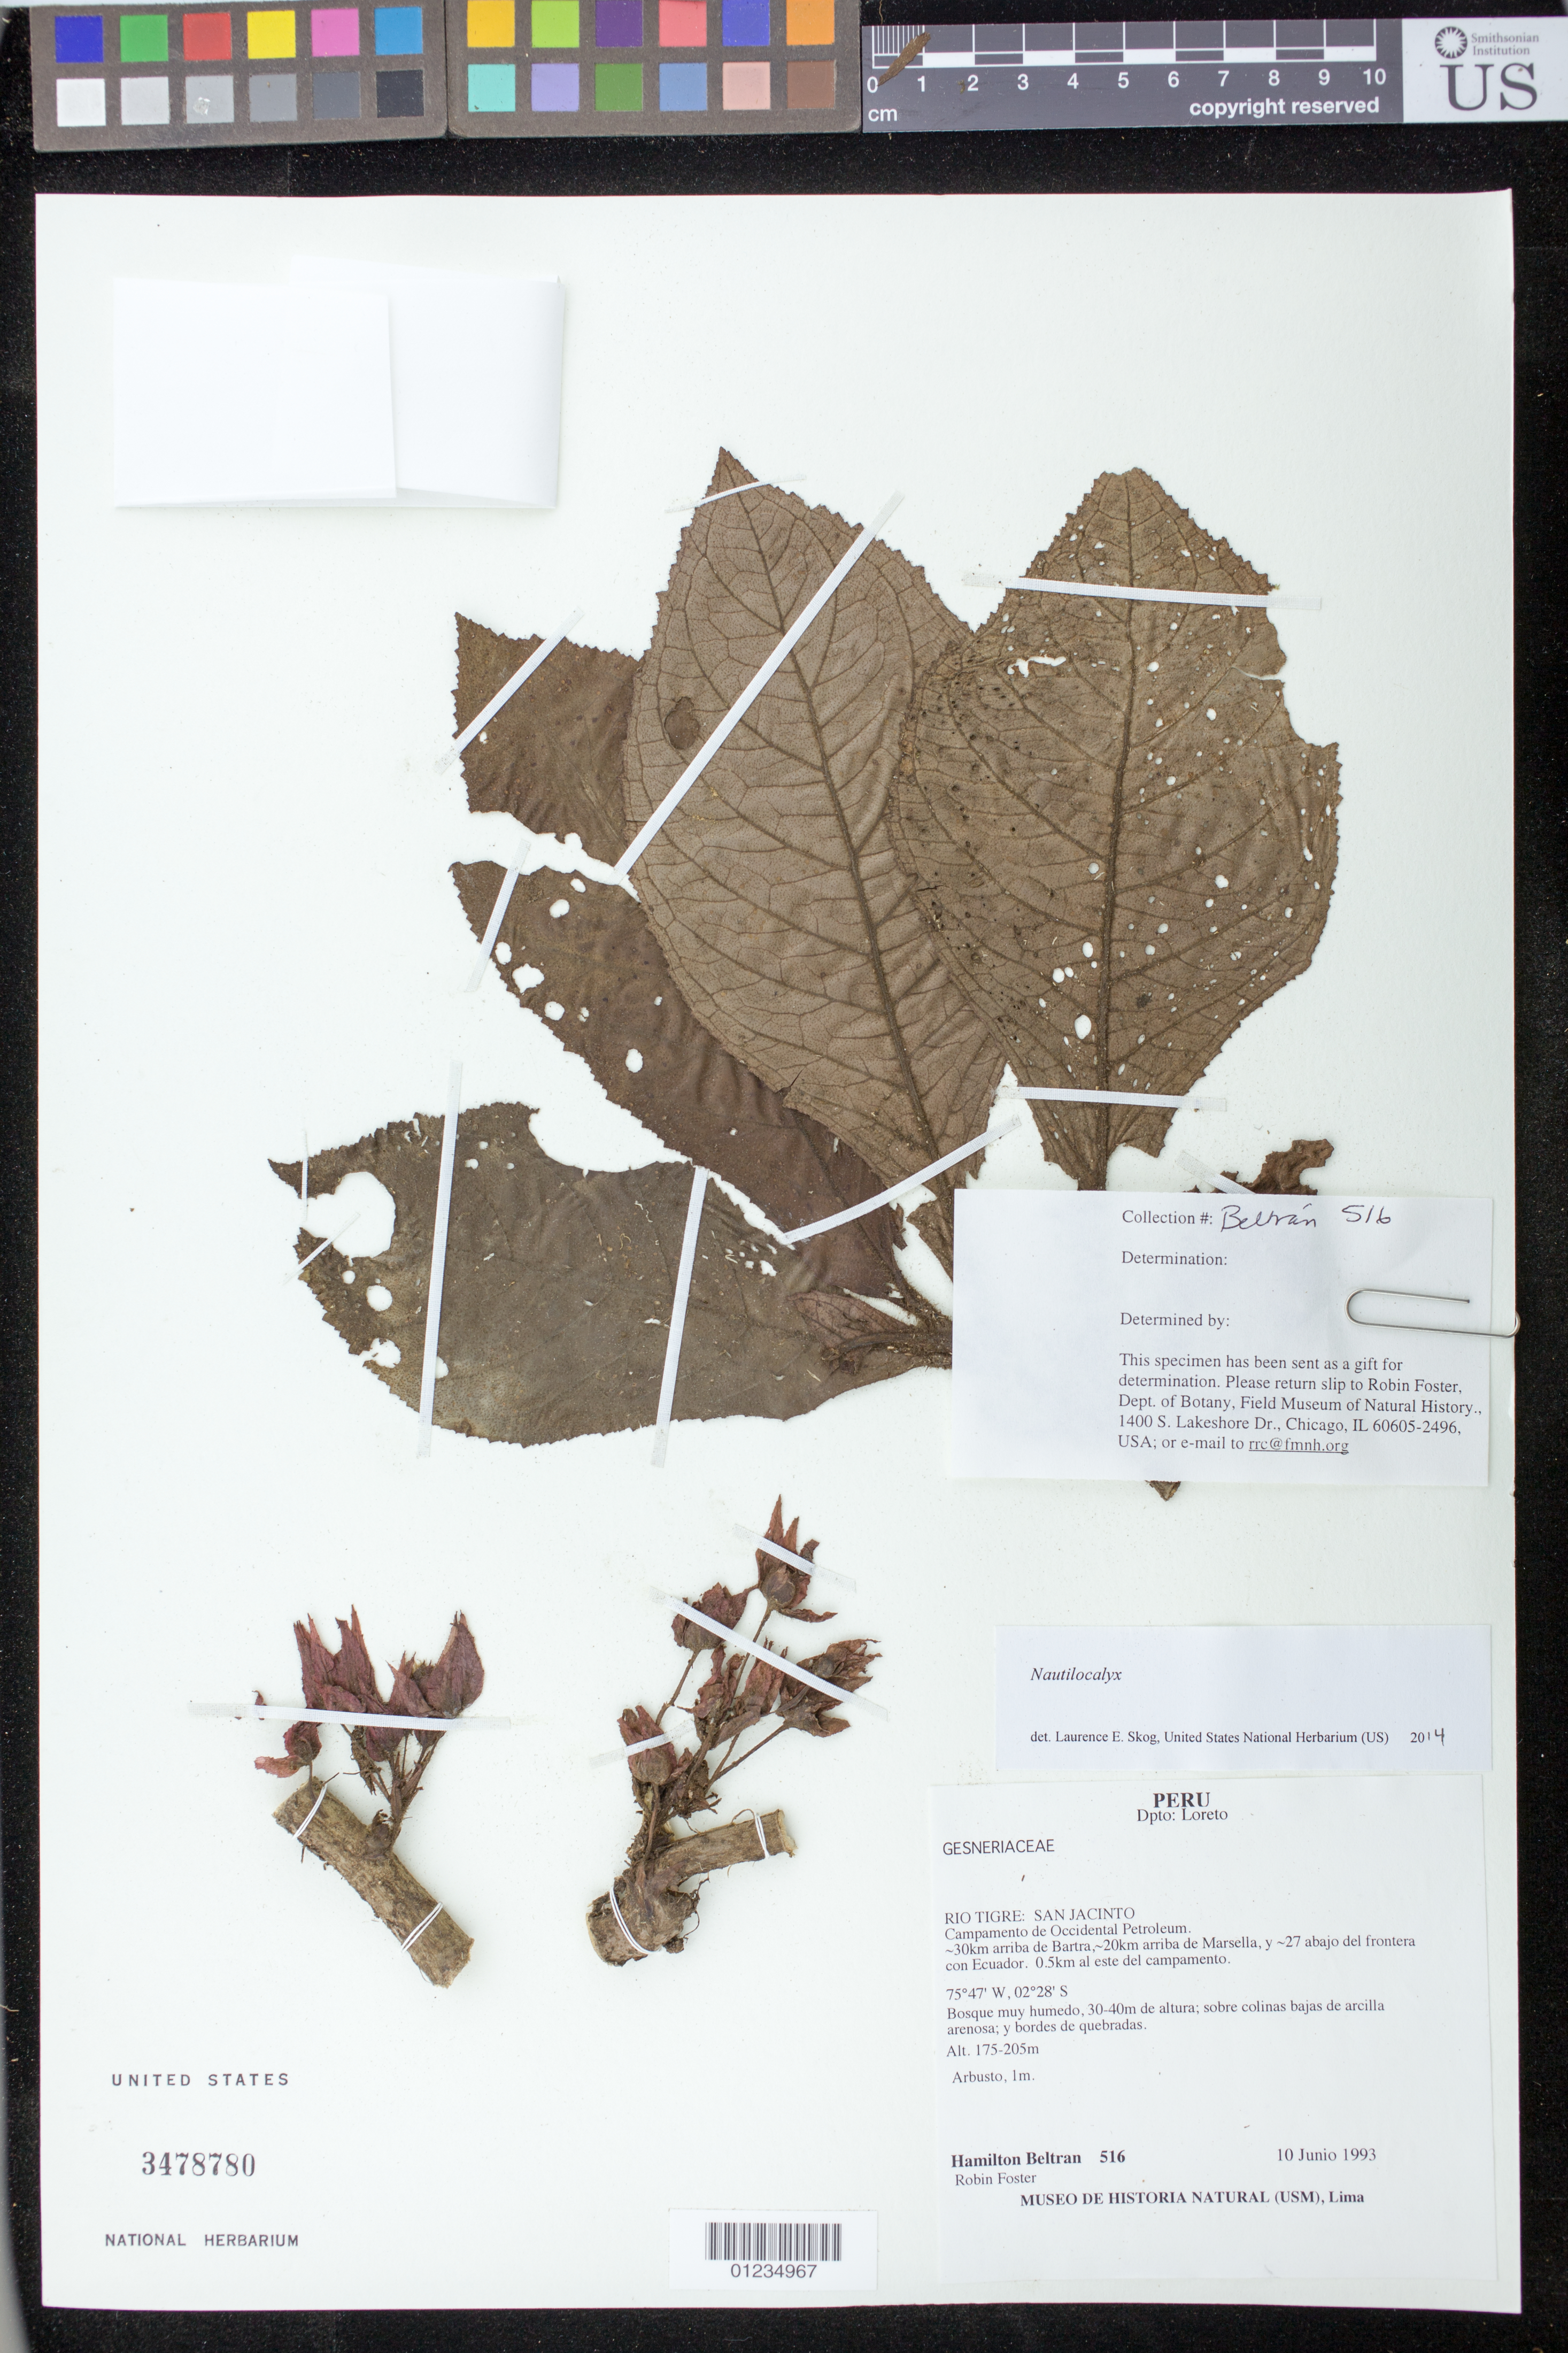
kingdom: Plantae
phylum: Tracheophyta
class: Magnoliopsida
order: Lamiales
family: Gesneriaceae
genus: Nautilocalyx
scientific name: Nautilocalyx sp.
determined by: Skog, Laurence E.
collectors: H. Beltran & R. Foster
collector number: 516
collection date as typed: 10 Jun 1993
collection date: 1993-06-10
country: Peru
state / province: Loreto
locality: Rio Tigre: San Jacinto. Campamento de Occidental petroleum, ~30 km arriba de Bartra, ~20 km arriba de Marsella, y ~27 abajo del frontera con Ecuador. 0.5 km al este del campamento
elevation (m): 175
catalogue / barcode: US 3478780